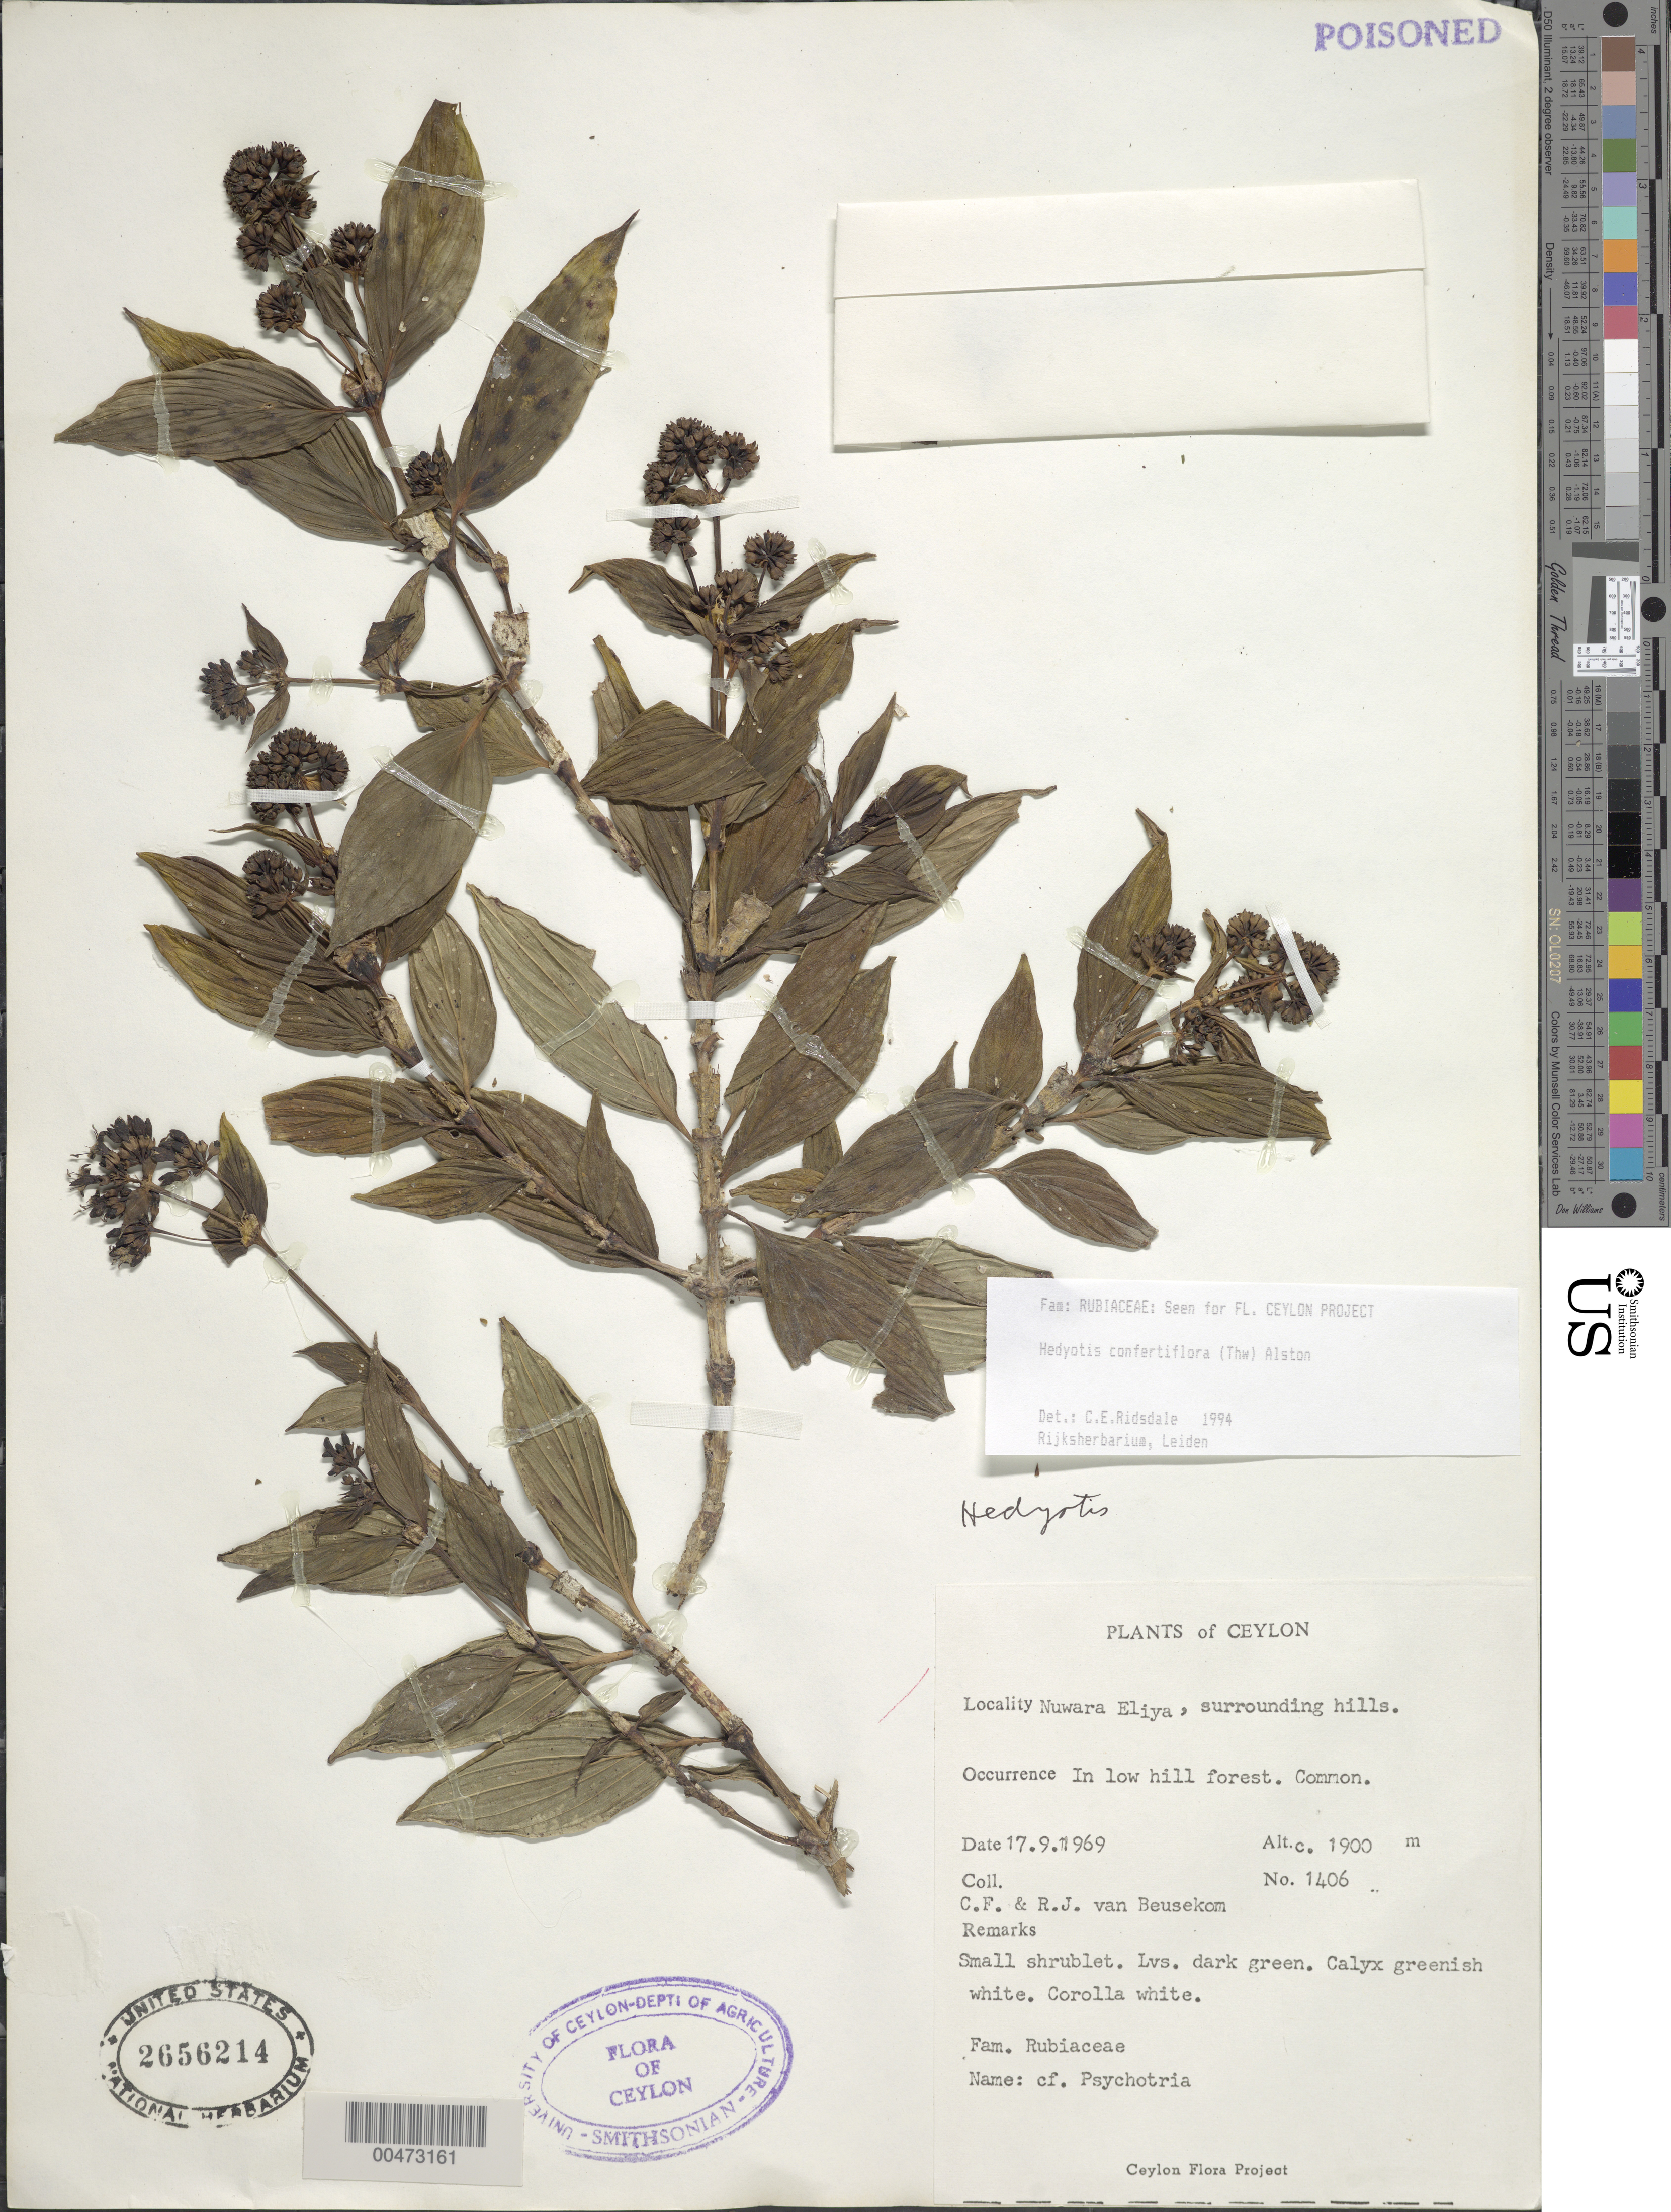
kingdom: Plantae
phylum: Tracheophyta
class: Magnoliopsida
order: Gentianales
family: Rubiaceae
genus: Hedyotis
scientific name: Hedyotis confertiflora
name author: (Thwaites) Alston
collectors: C. F. Beusekom & R. Beusekom-Osinga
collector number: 1406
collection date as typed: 17 Sep 1969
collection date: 1969-09-17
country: Sri Lanka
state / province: Central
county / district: Nuwara Eliya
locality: Nuwara Eliya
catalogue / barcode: US 2656214